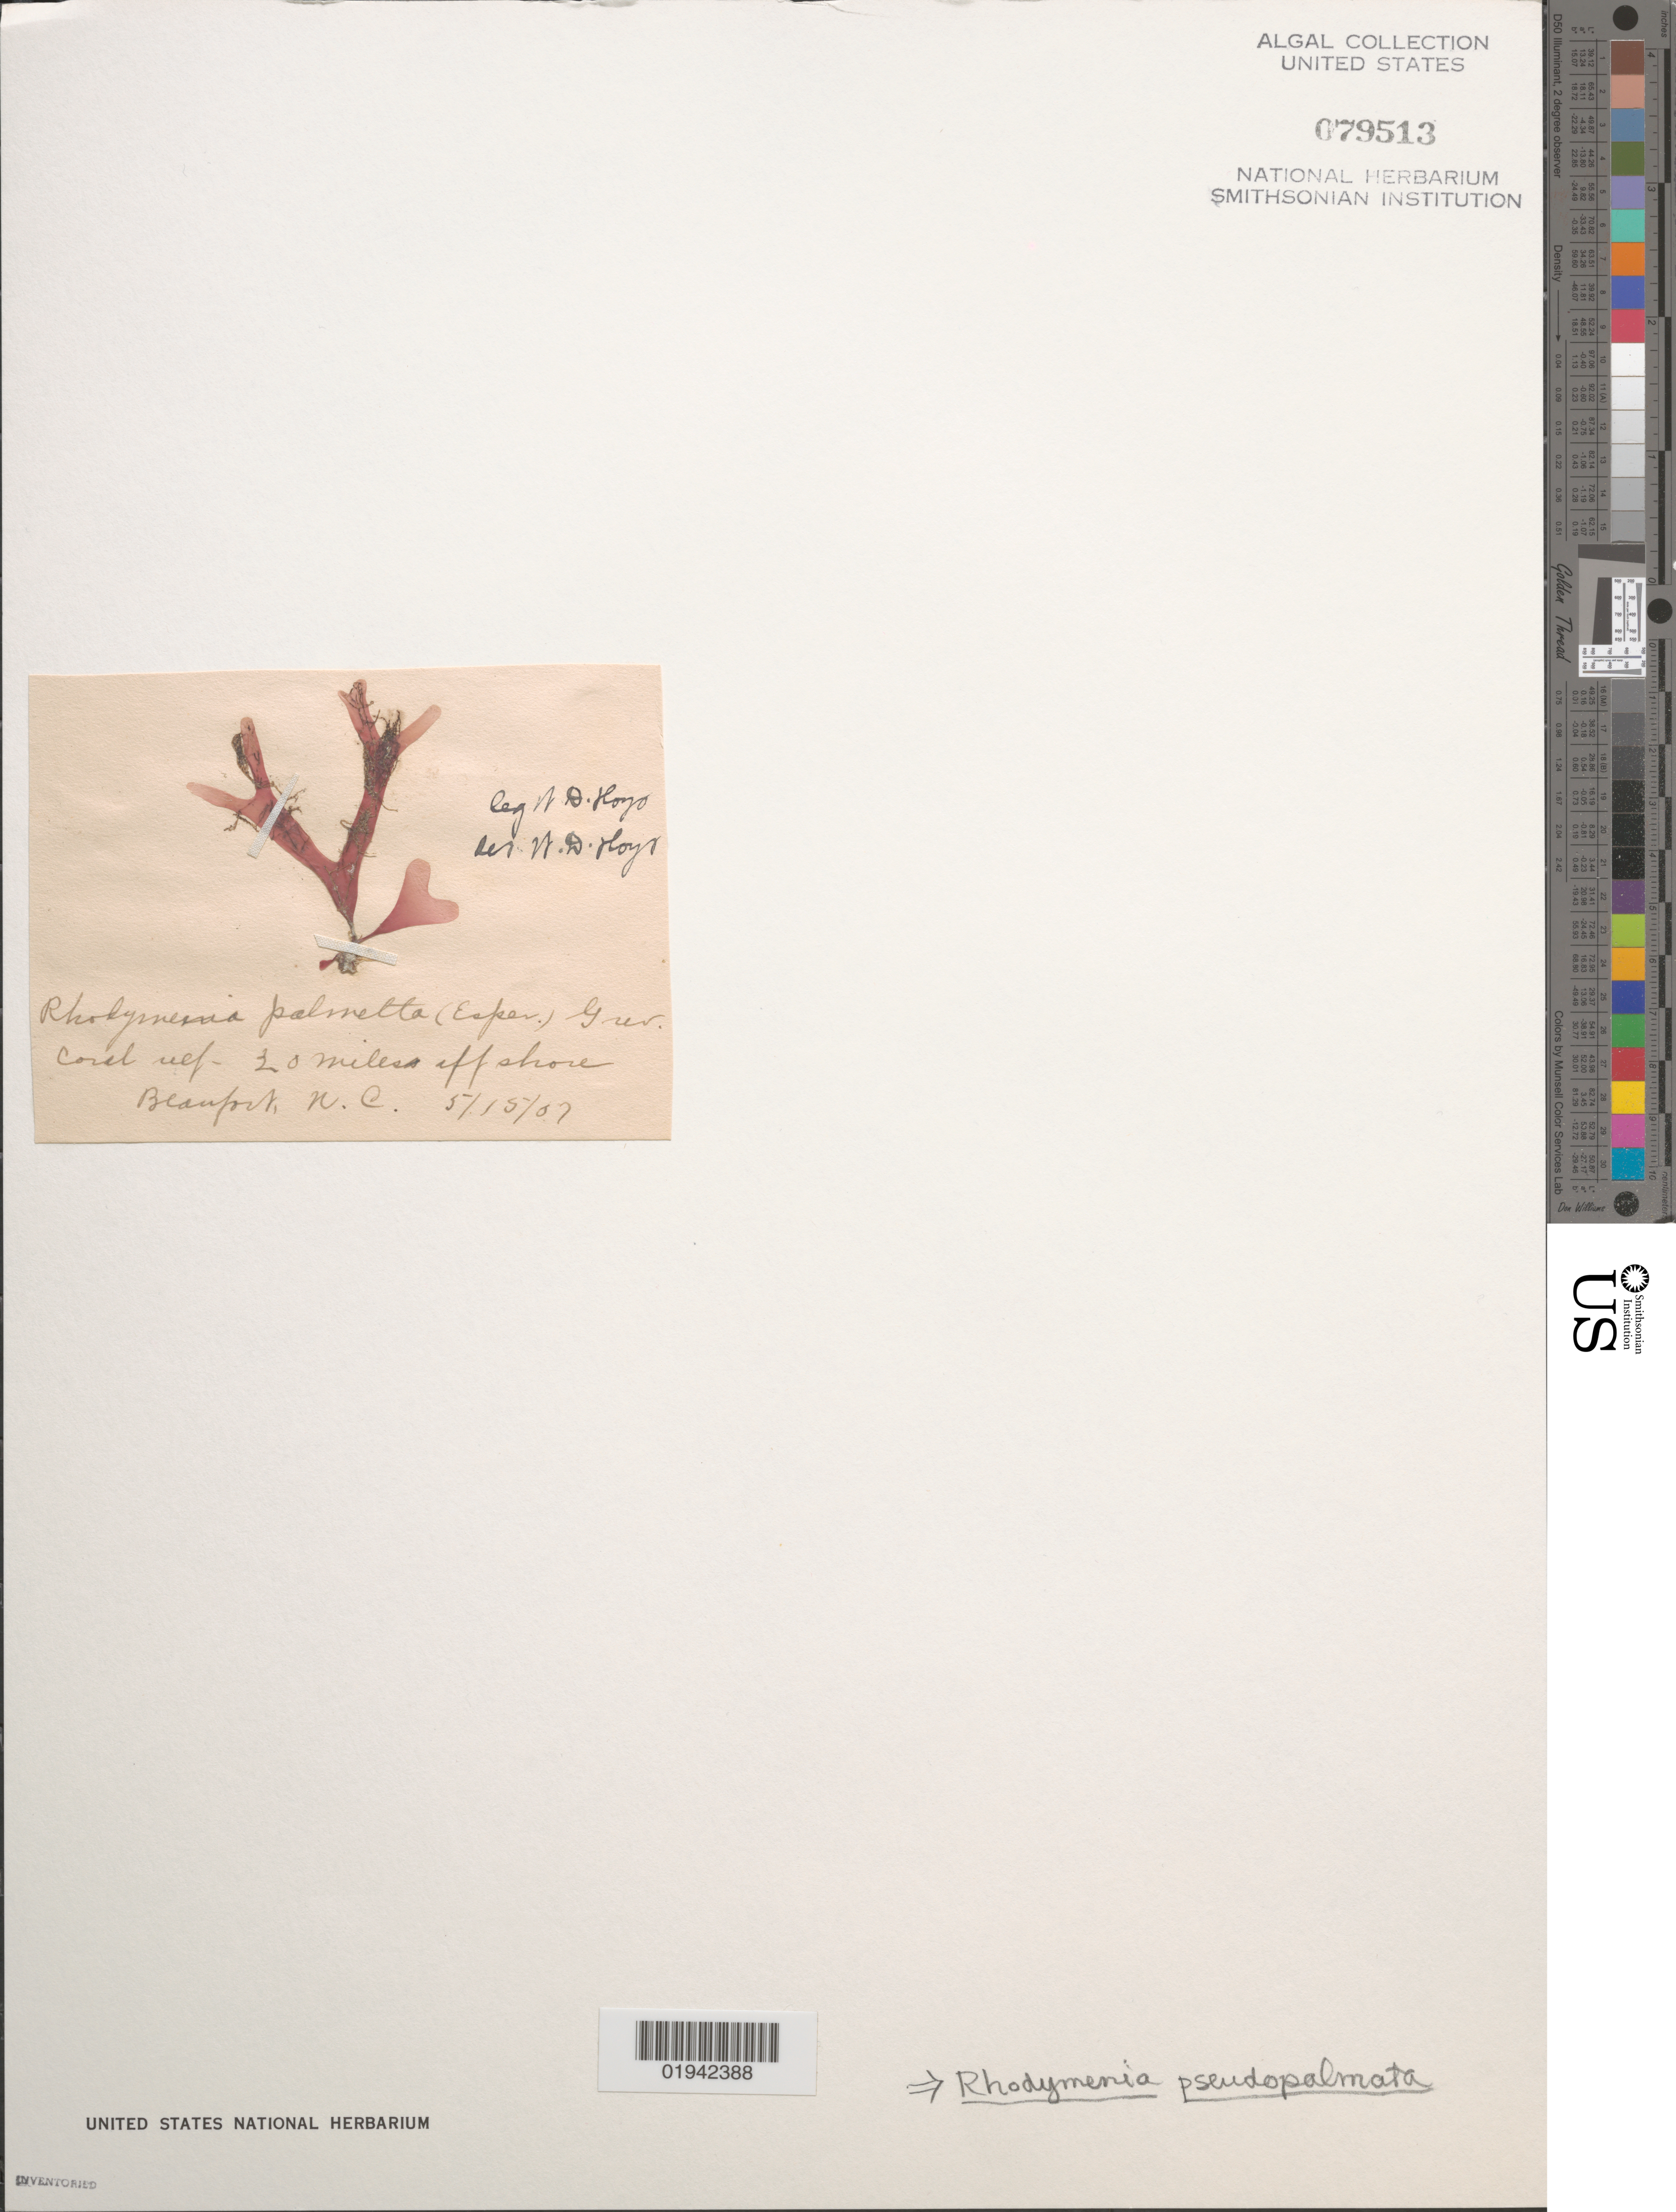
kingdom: Plantae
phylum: Rhodophyta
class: Florideophyceae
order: Rhodymeniales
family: Rhodymeniaceae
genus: Rhodymenia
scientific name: Rhodymenia pseudopalmata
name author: (J.V.Lamouroux) P.C. Silva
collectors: W. D. Hoyt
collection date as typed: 15 May 1907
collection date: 1907-05-15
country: United States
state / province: North Carolina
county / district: Carteret County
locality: Coral reef off Beaufort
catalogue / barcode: US 79513